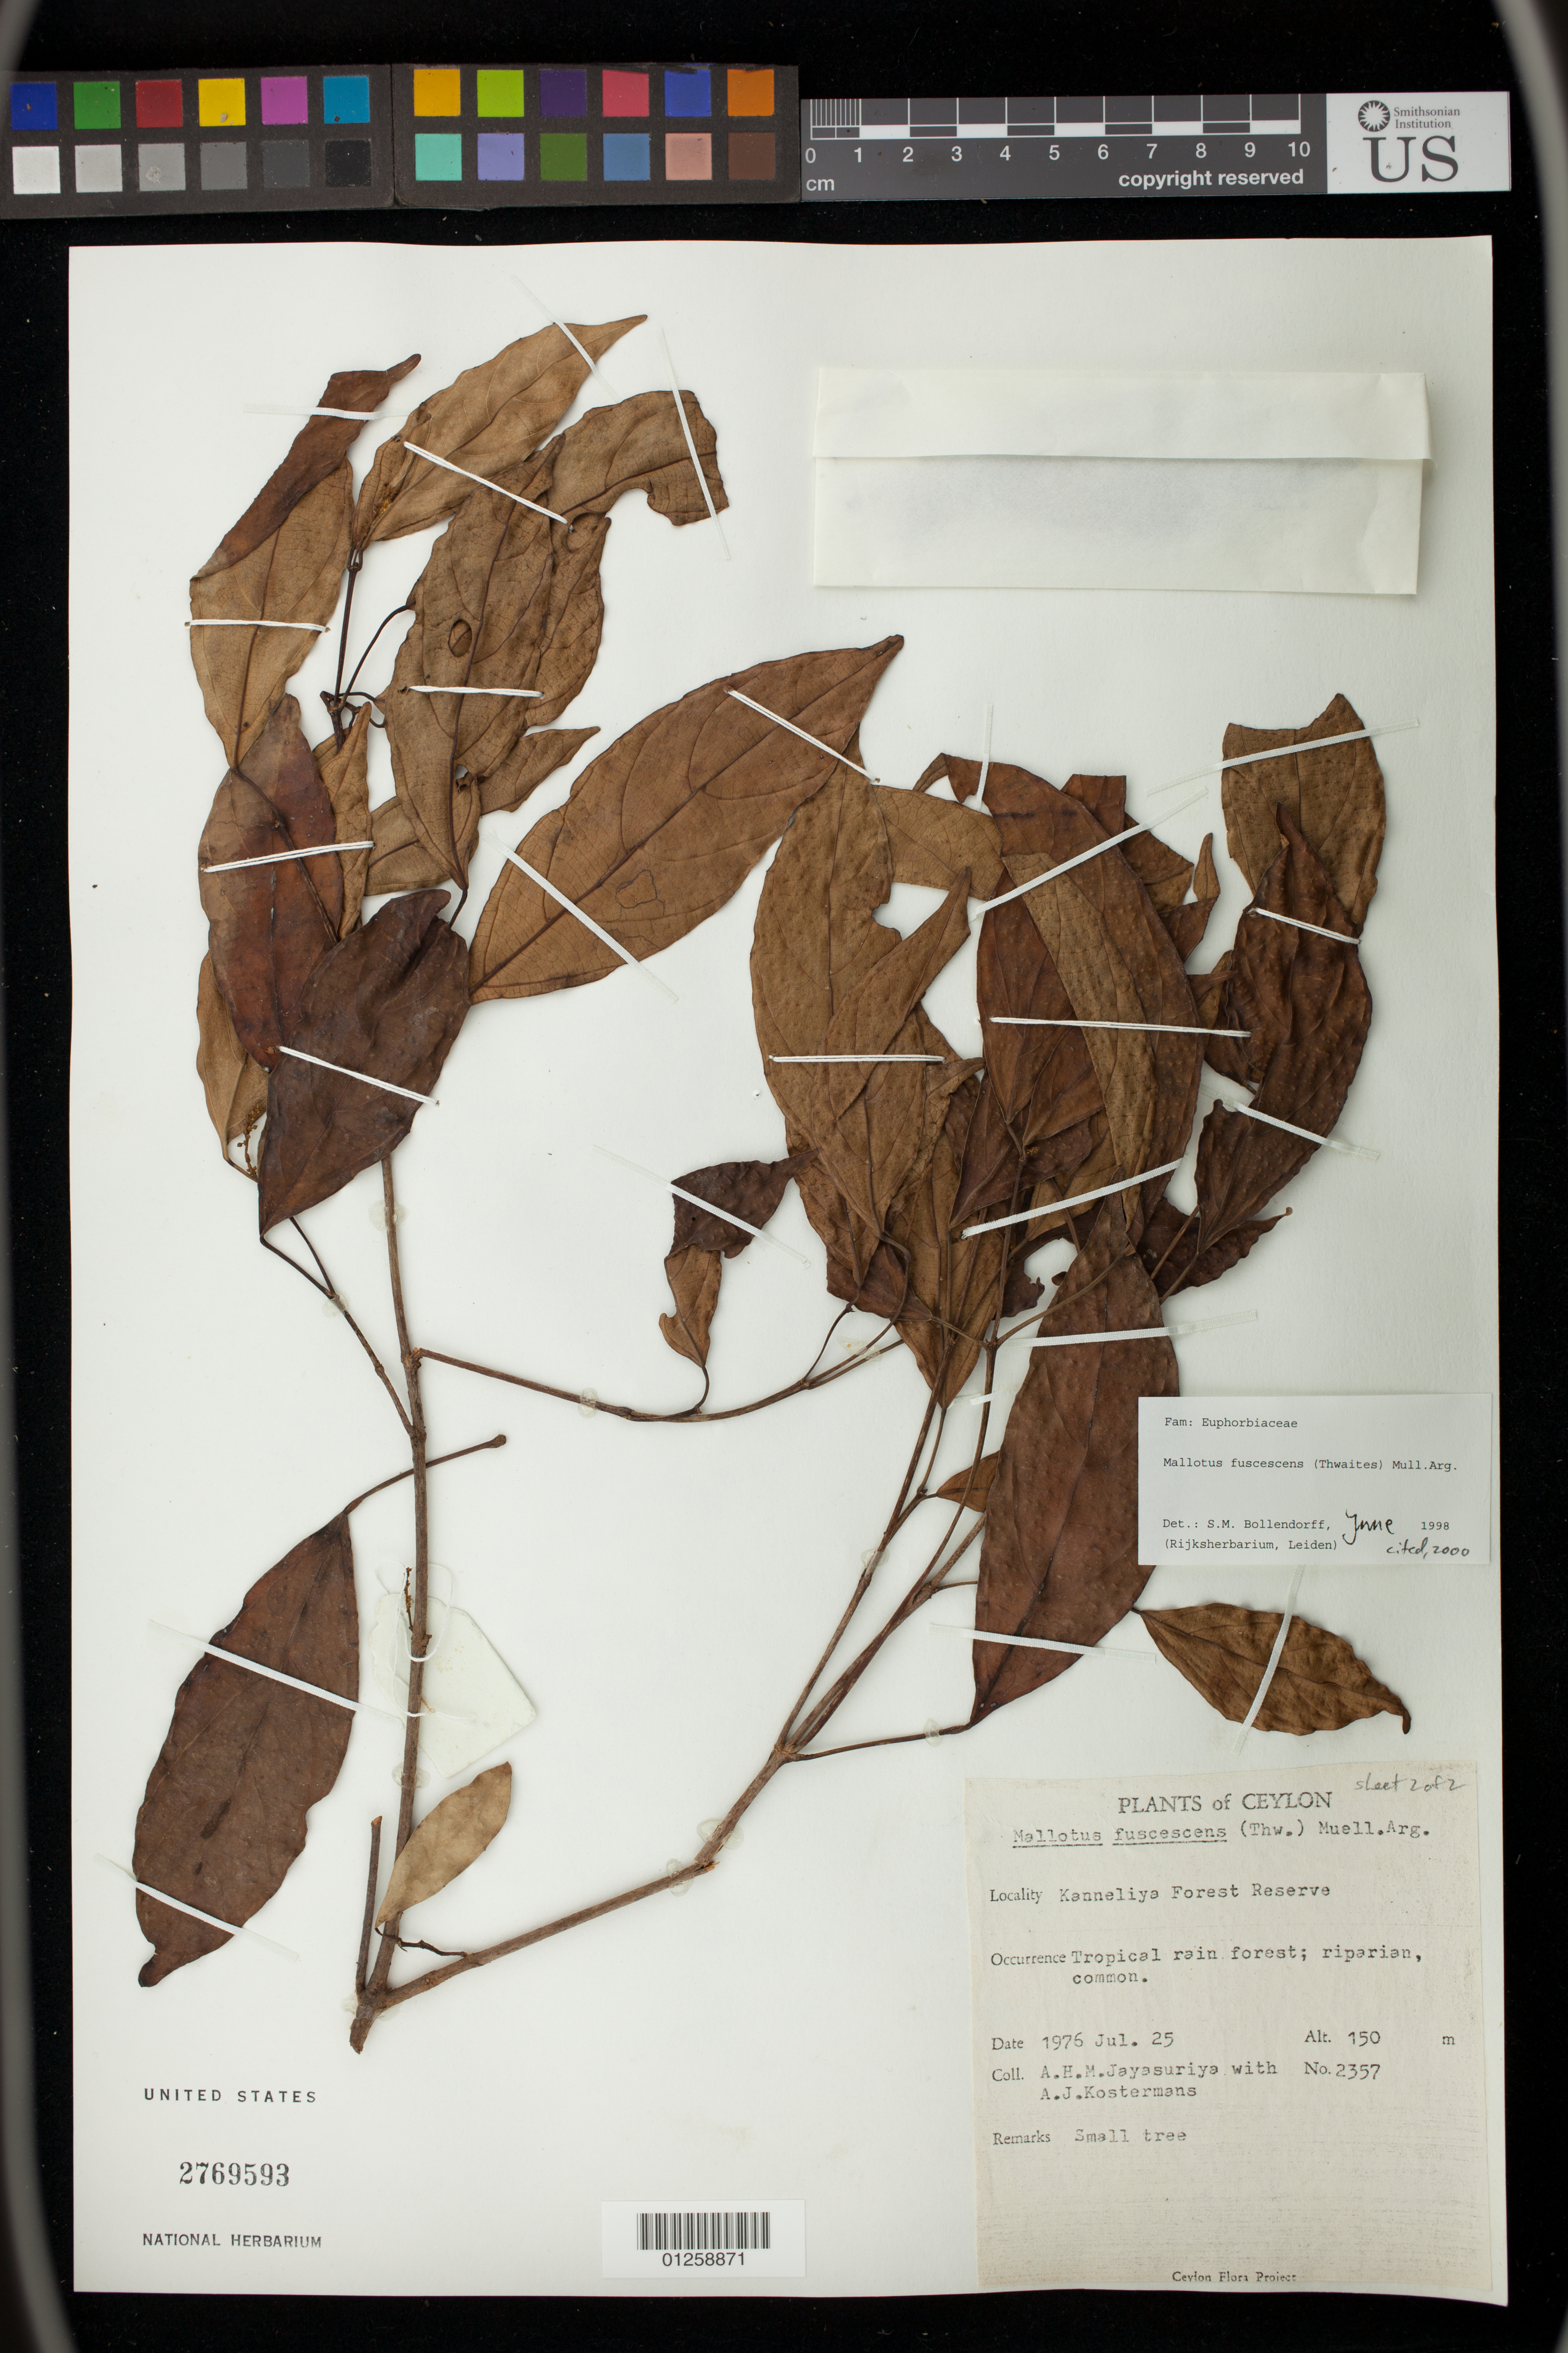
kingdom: Plantae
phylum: Tracheophyta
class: Magnoliopsida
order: Malpighiales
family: Euphorbiaceae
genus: Mallotus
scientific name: Mallotus fuscescens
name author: (Thwaites) Müll. Arg.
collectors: A. H. Jayasuriya & A. Kostermans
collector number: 2357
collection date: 1976-07-25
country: Sri Lanka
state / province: Southern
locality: Kanneliya Forest Reserve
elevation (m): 150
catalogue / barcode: US 2769593